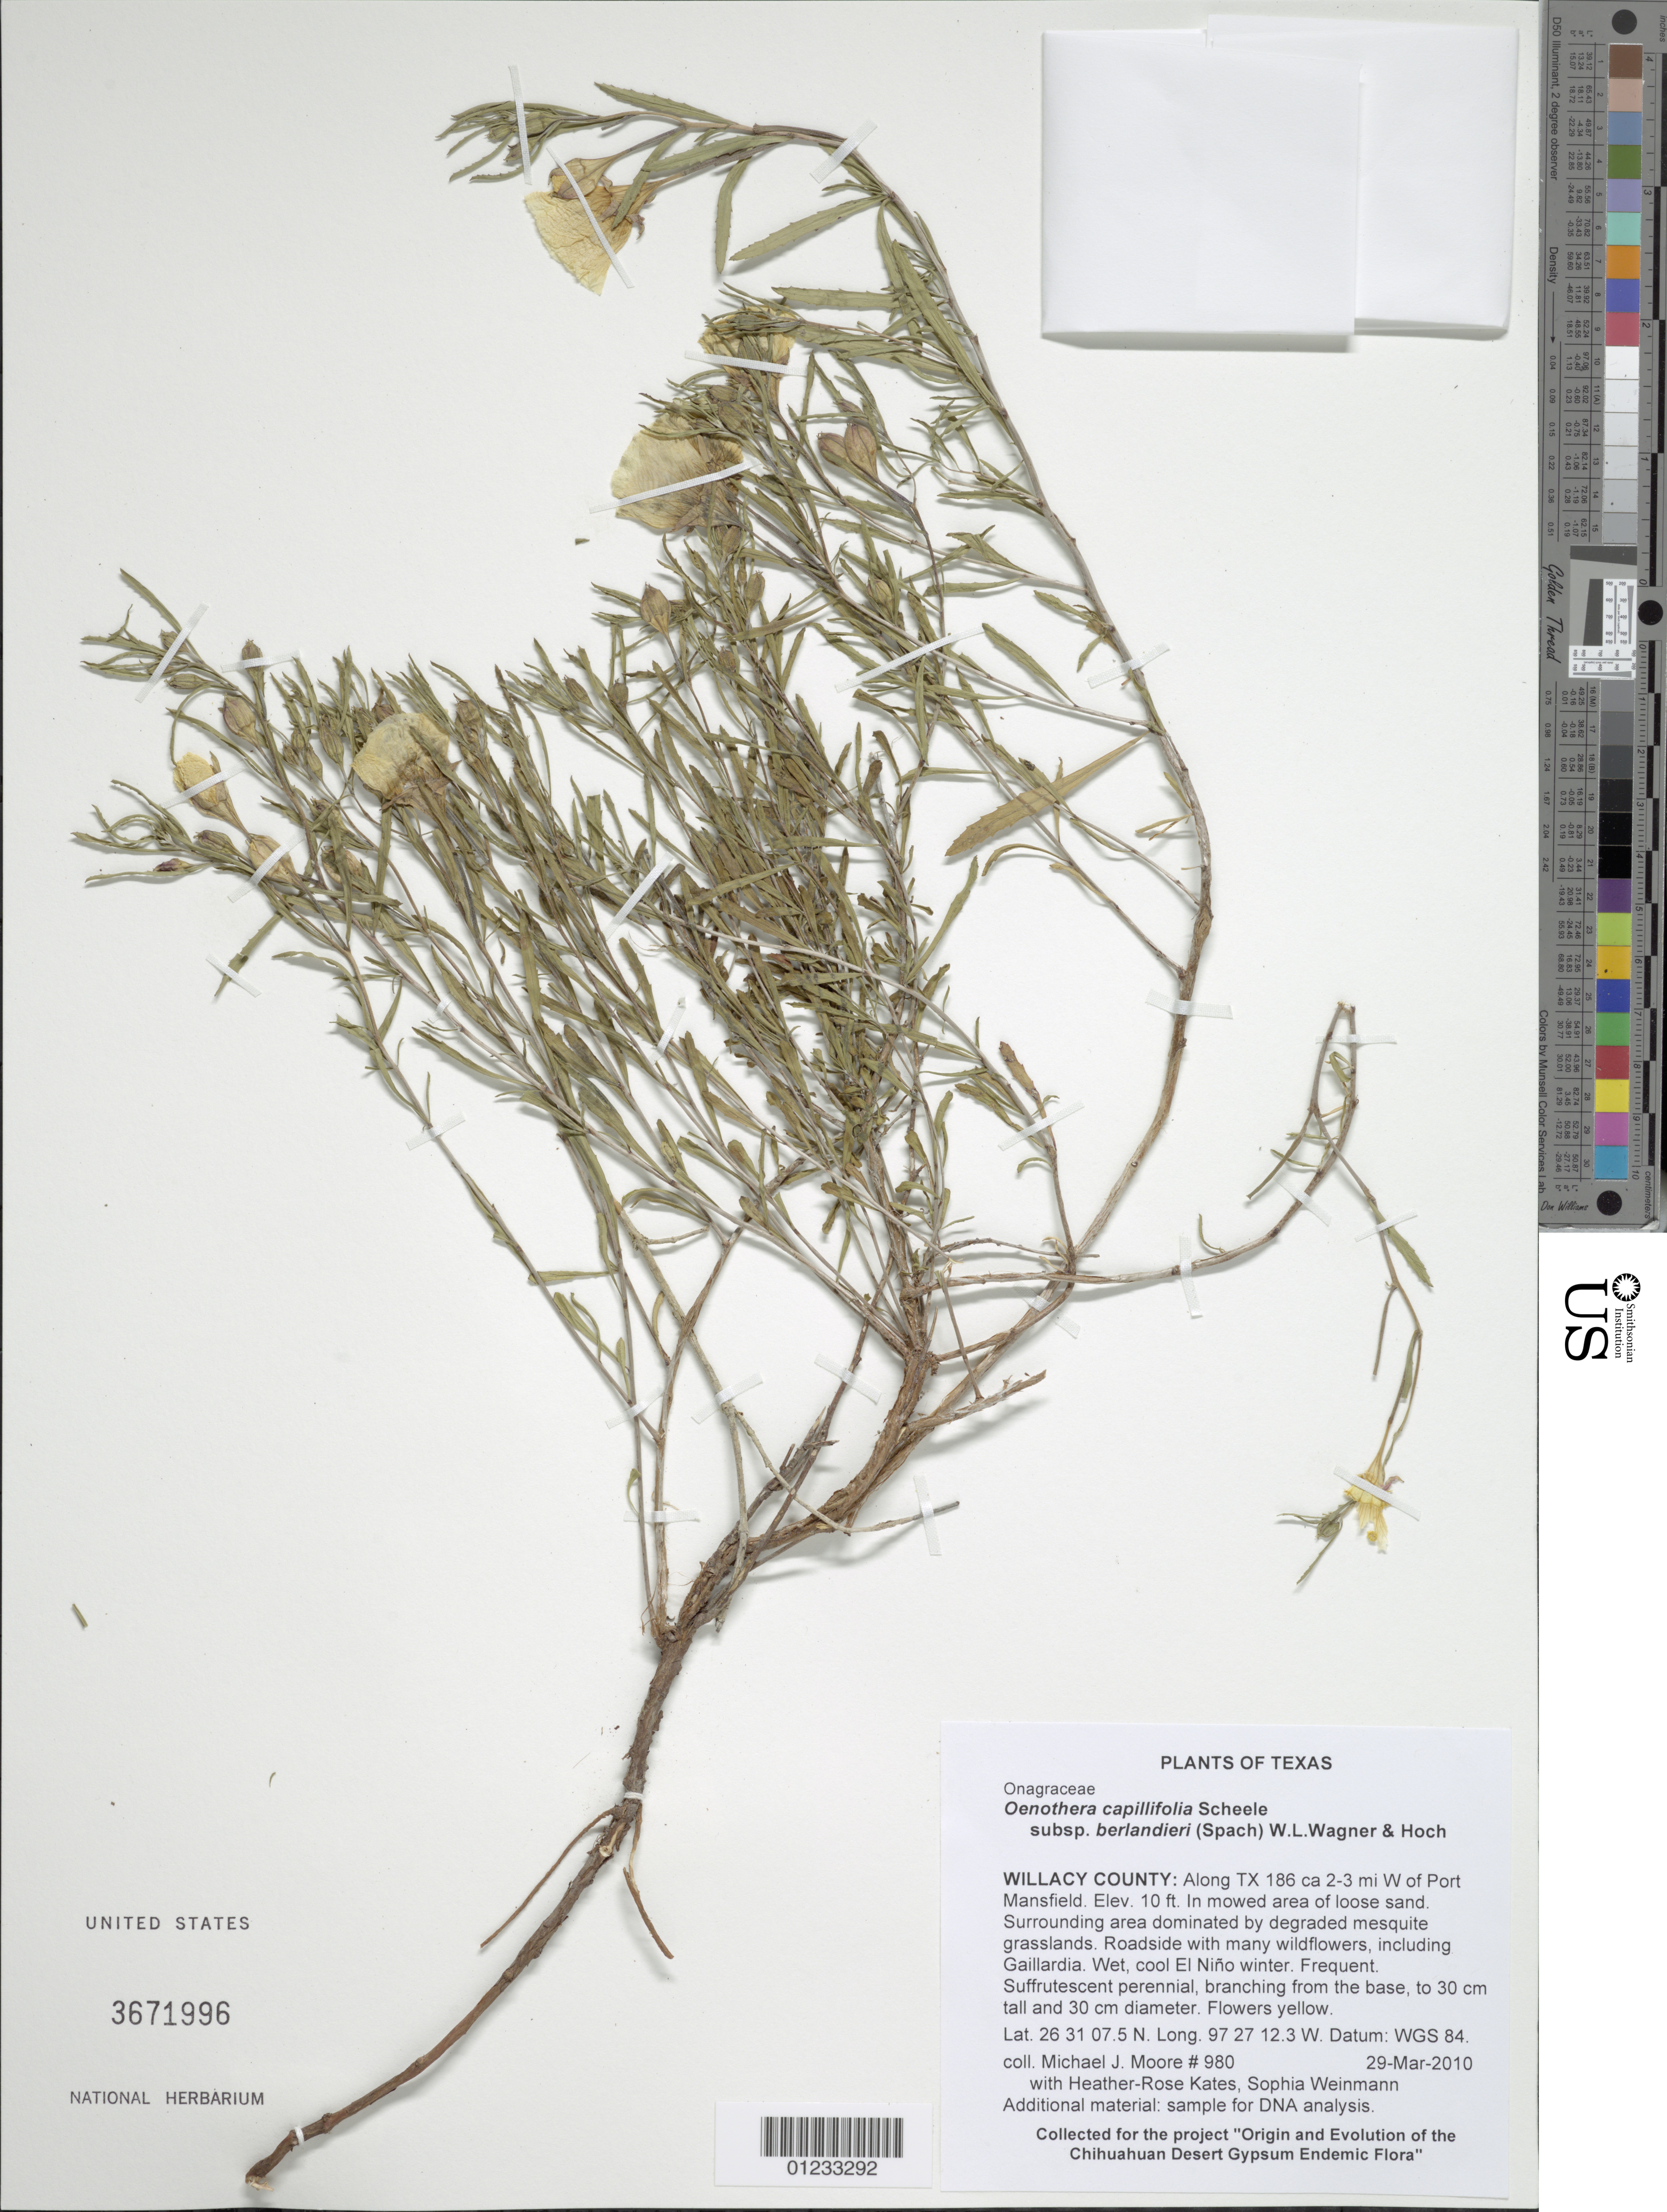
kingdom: Plantae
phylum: Tracheophyta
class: Magnoliopsida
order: Myrtales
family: Onagraceae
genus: Oenothera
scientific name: Oenothera capillifolia subsp. berlandieri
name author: (Spach) W.L. Wagner & Hoch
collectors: M. J. Moore, H.-R. Kates & S. Weinmann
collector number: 980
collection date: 2006-03-28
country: United States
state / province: Texas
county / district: Willacy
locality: Along TX 186 ca 2-3 mi W of Port Mansfield.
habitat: In mowed area of loose sand. Surrounding area dominated by degraded mesquite grasslands. Roadside with many wildflowers, including Calylophus and Gaillardia. Wet, cool El Niño winter.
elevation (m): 3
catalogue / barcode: US 3671996